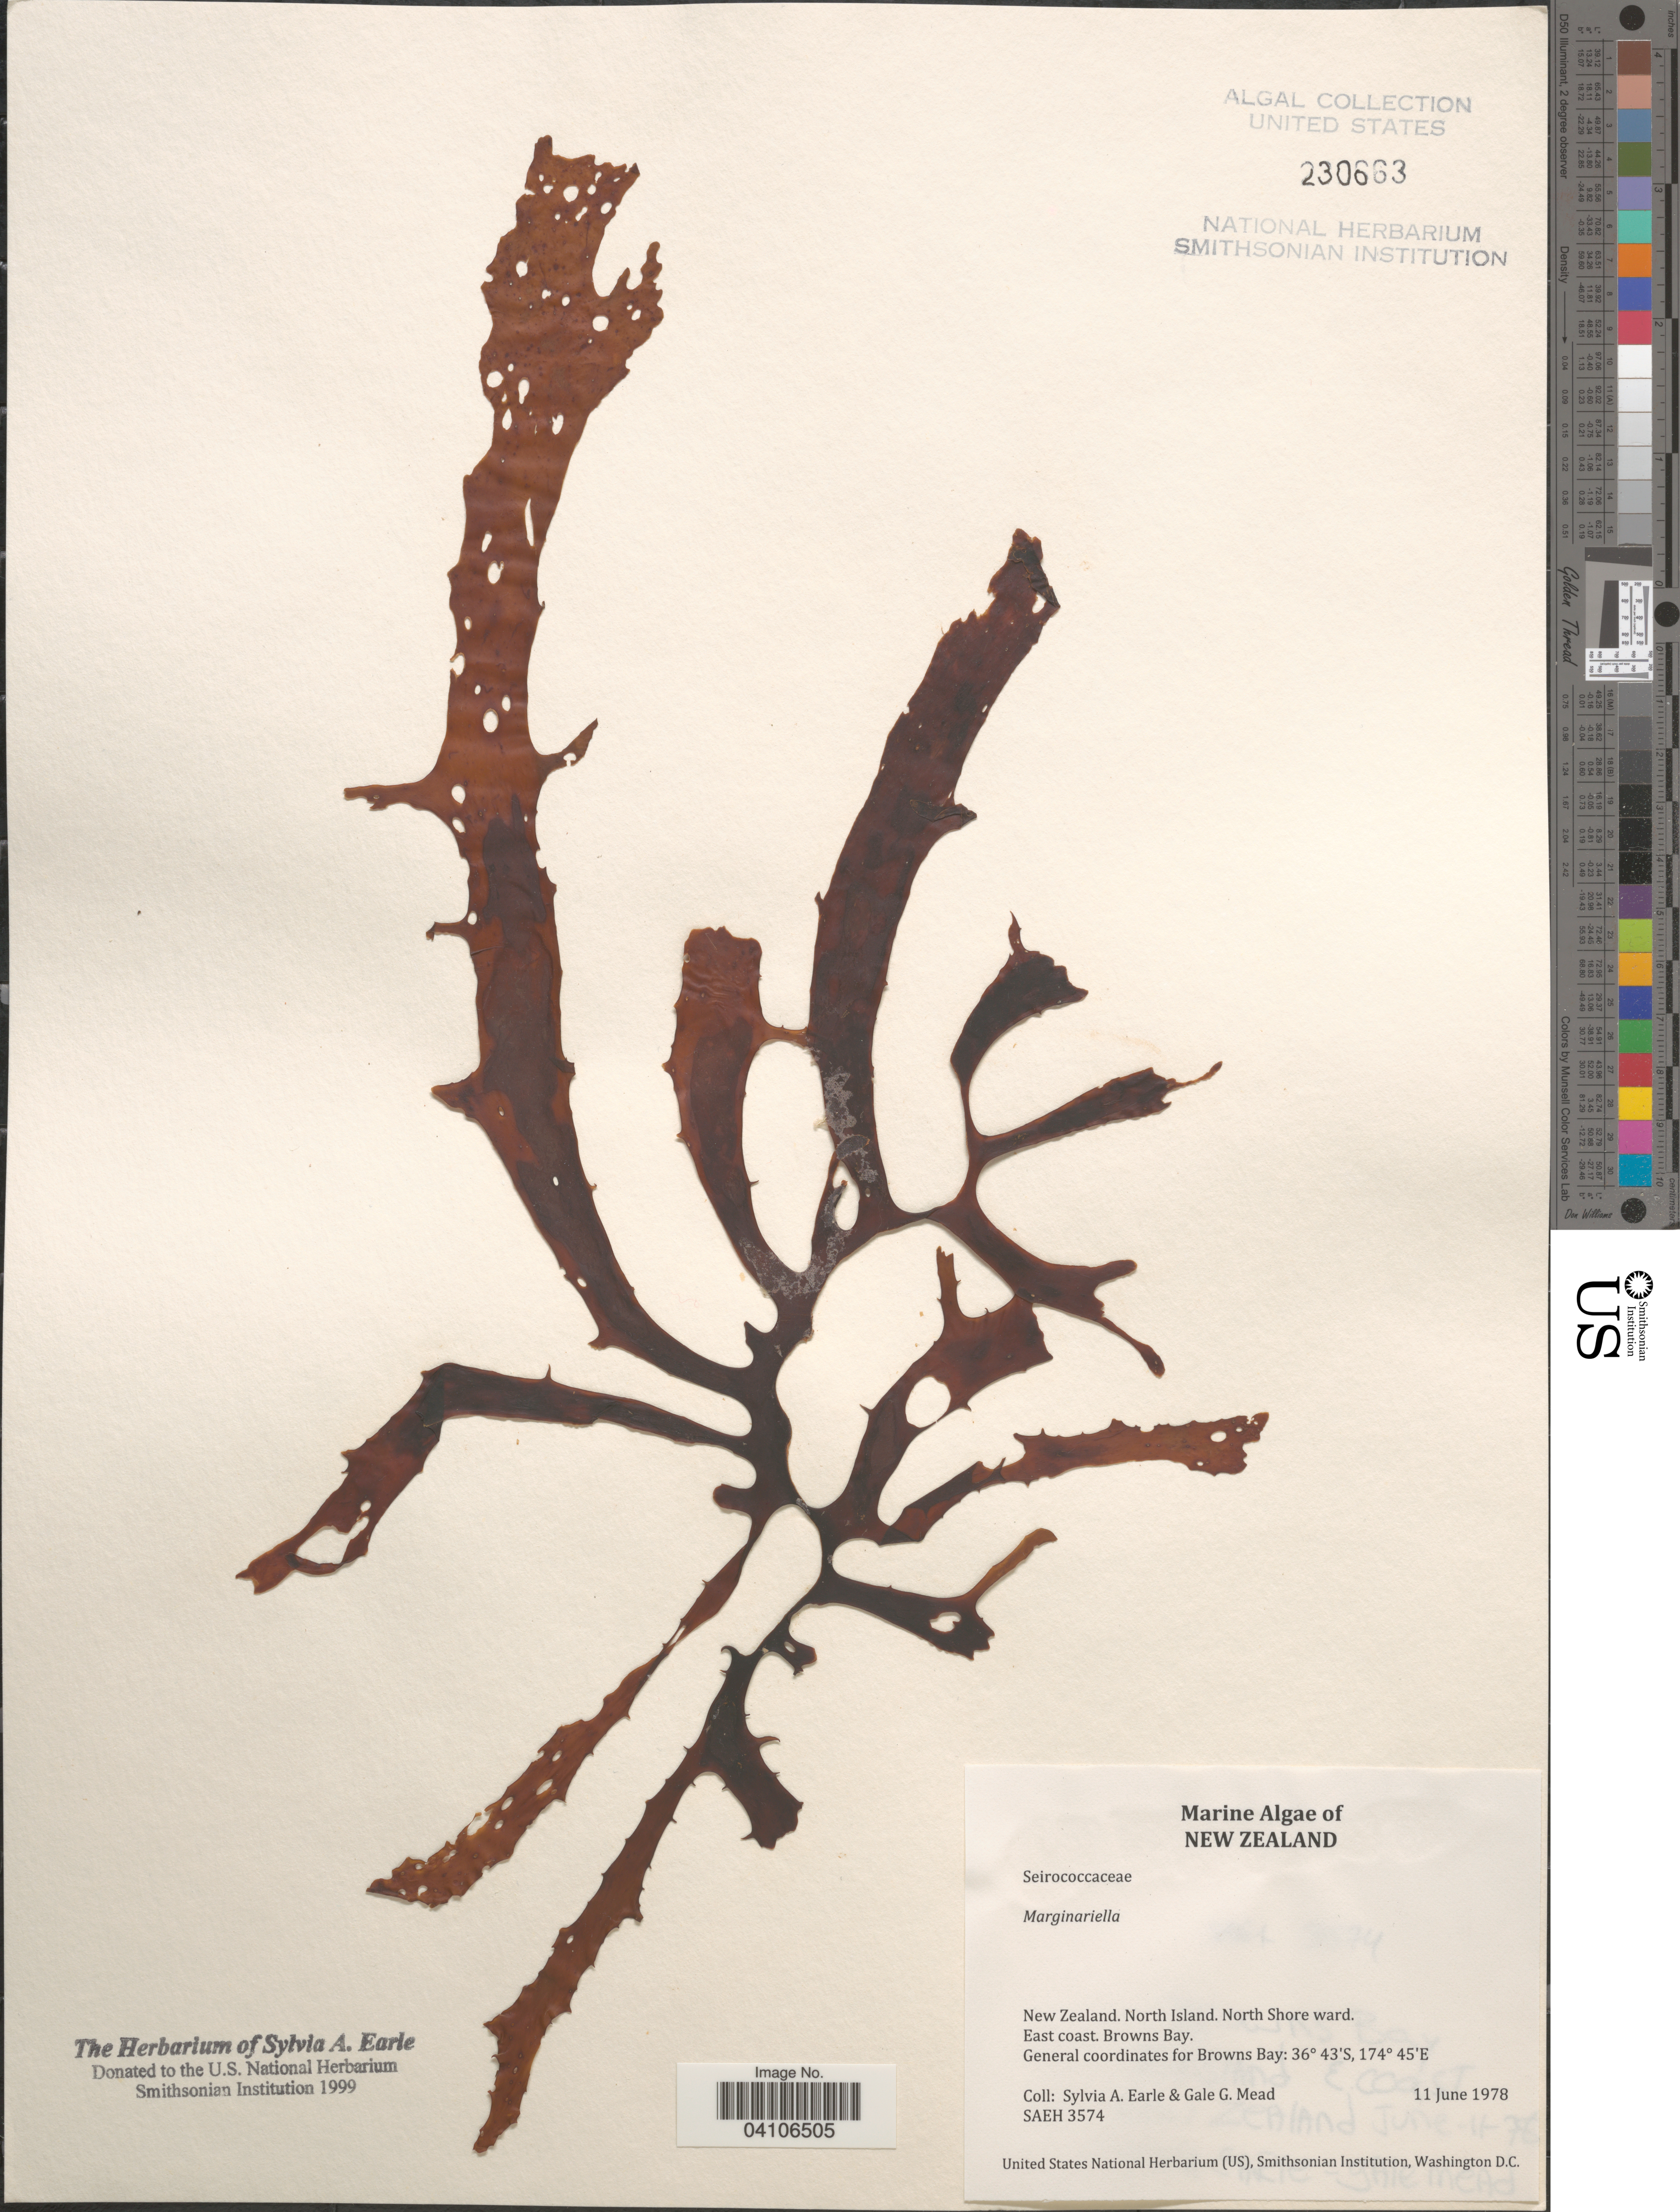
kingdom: Chromista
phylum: Ochrophyta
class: Phaeophyceae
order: Fucales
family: Seirococcaceae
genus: Marginariella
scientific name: Marginariella sp.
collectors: S. A. Earle & G. Mead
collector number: SAEH3574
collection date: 1978-06-11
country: New Zealand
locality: North Island. North Shore ward. East coast. Browns Bay.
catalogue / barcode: US 230663